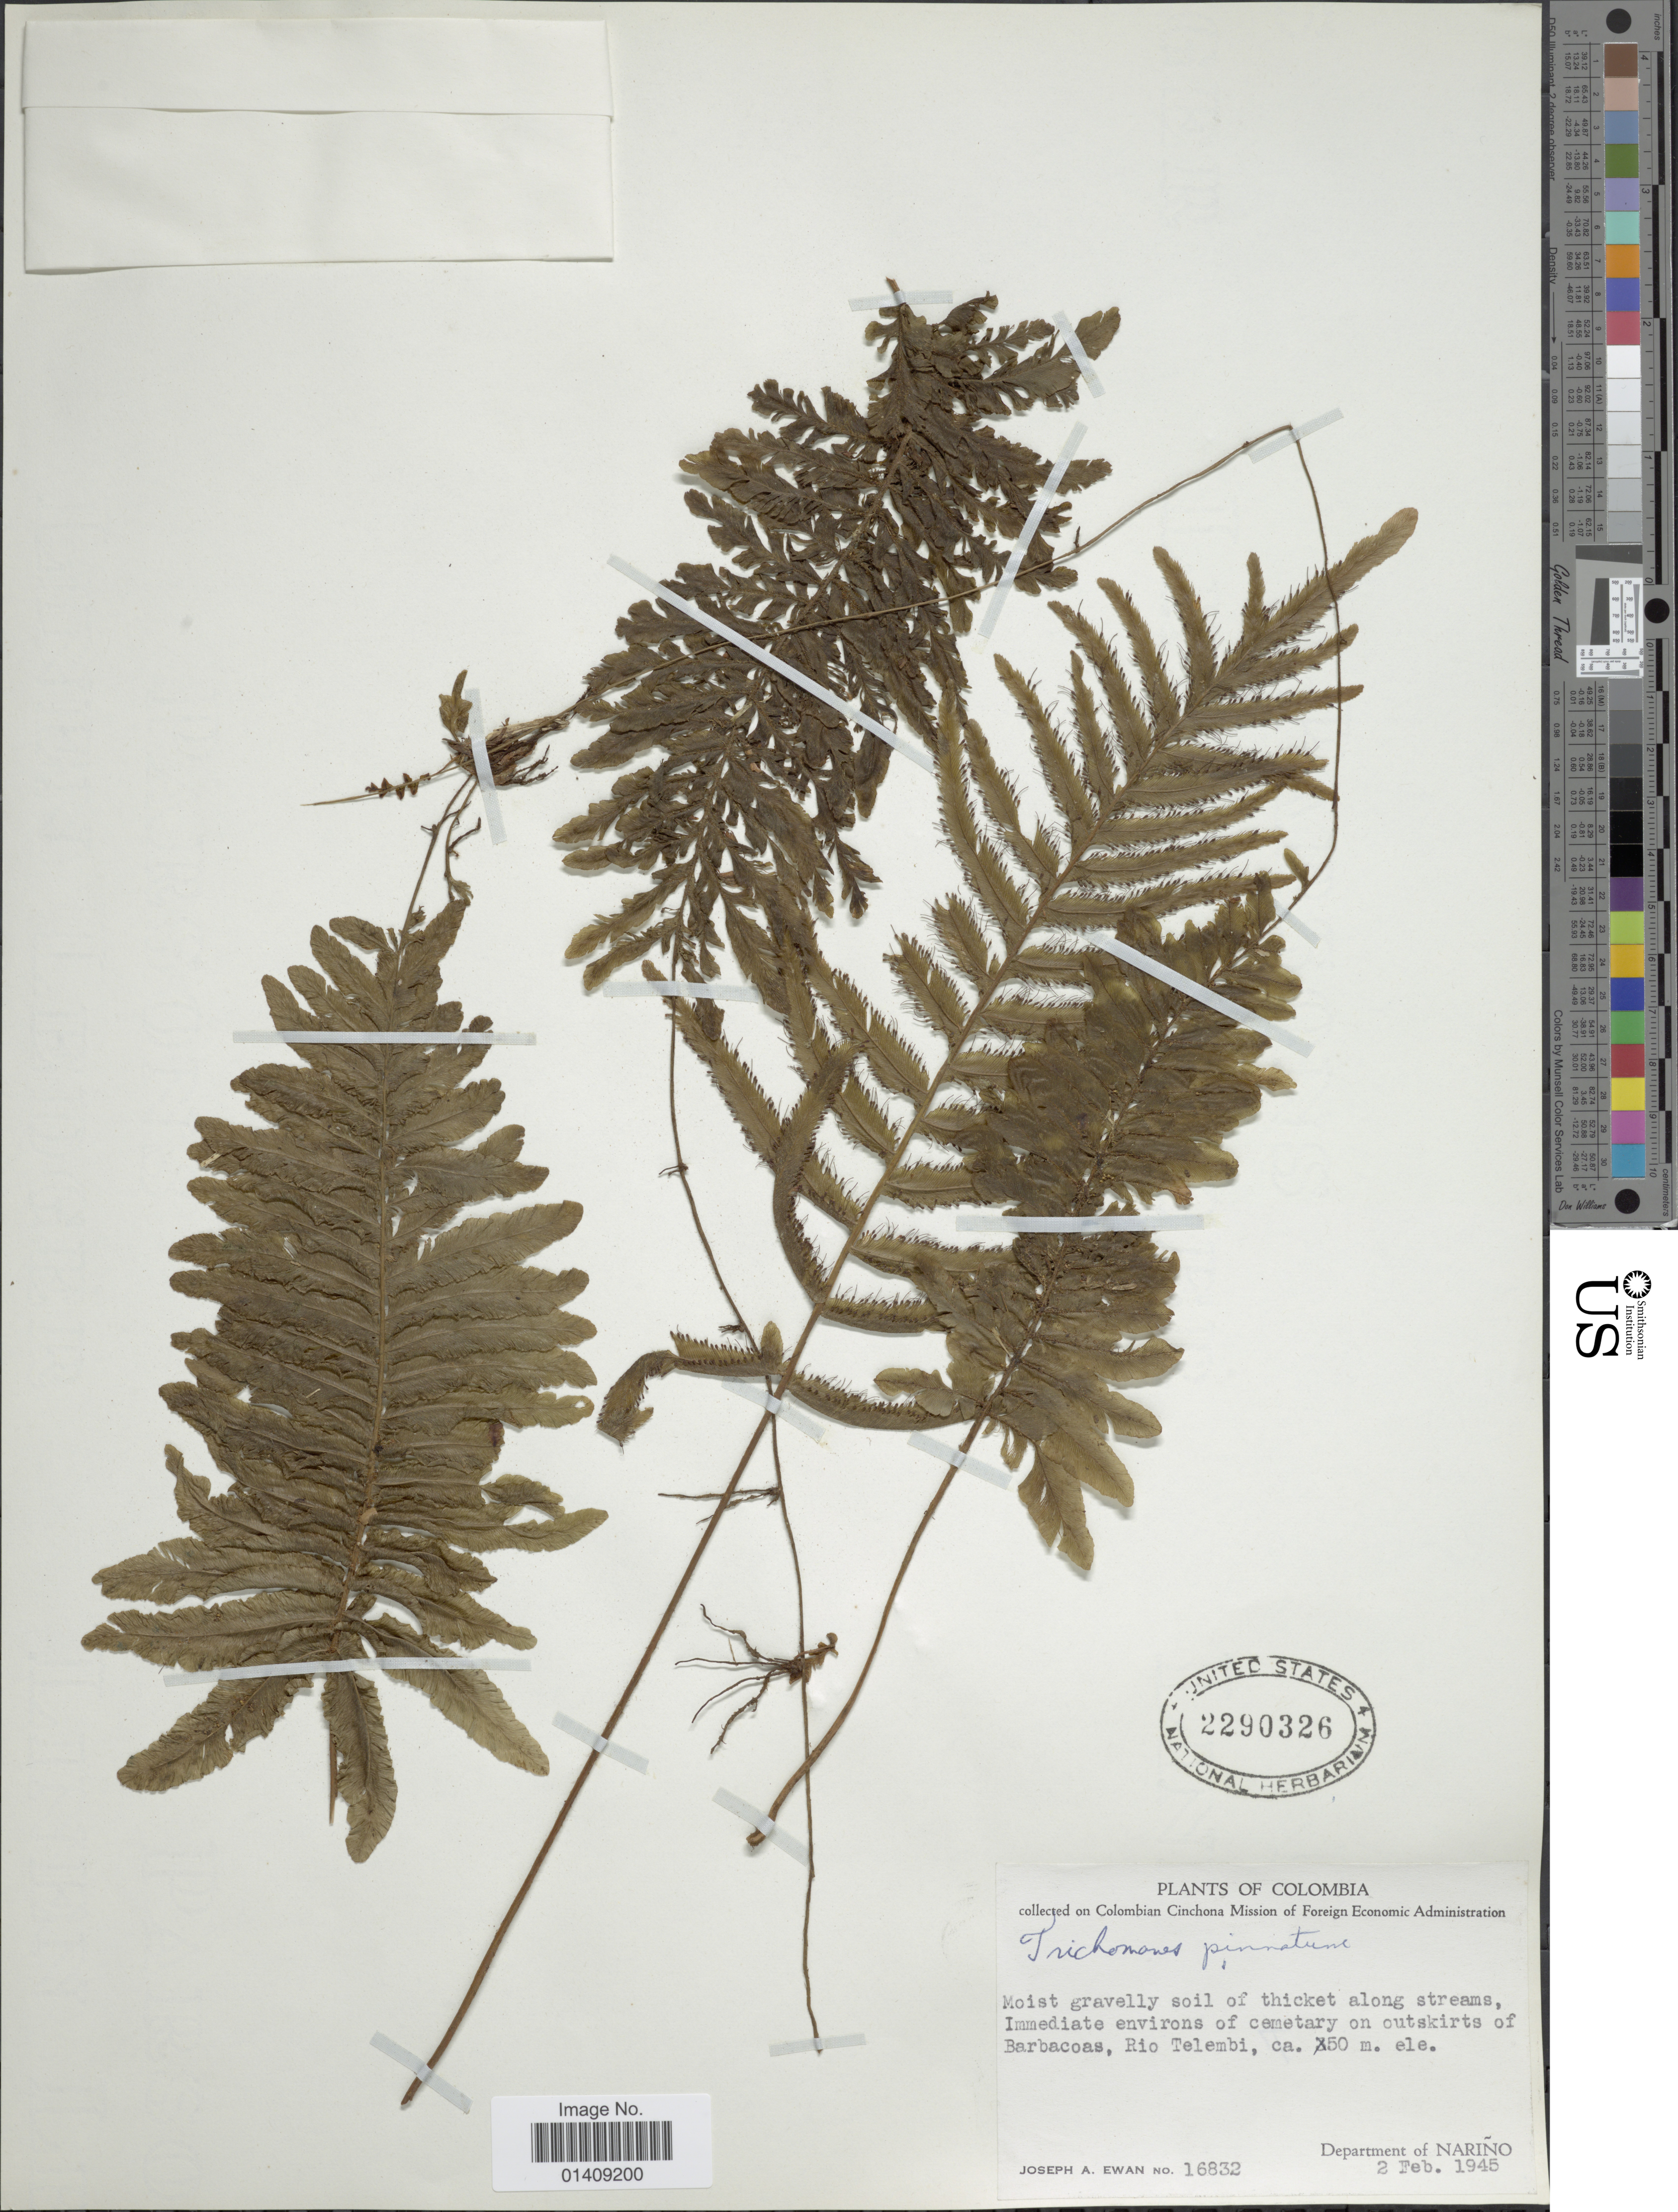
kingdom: Plantae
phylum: Tracheophyta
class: Polypodiopsida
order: Hymenophyllales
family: Hymenophyllaceae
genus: Trichomanes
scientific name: Trichomanes pinnatum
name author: Hedw.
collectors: J. A. Ewan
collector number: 16832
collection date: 1945-02-02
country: Colombia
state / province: Nariño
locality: Barbacoas, Rio Telembi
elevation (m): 50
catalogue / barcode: US 2290326